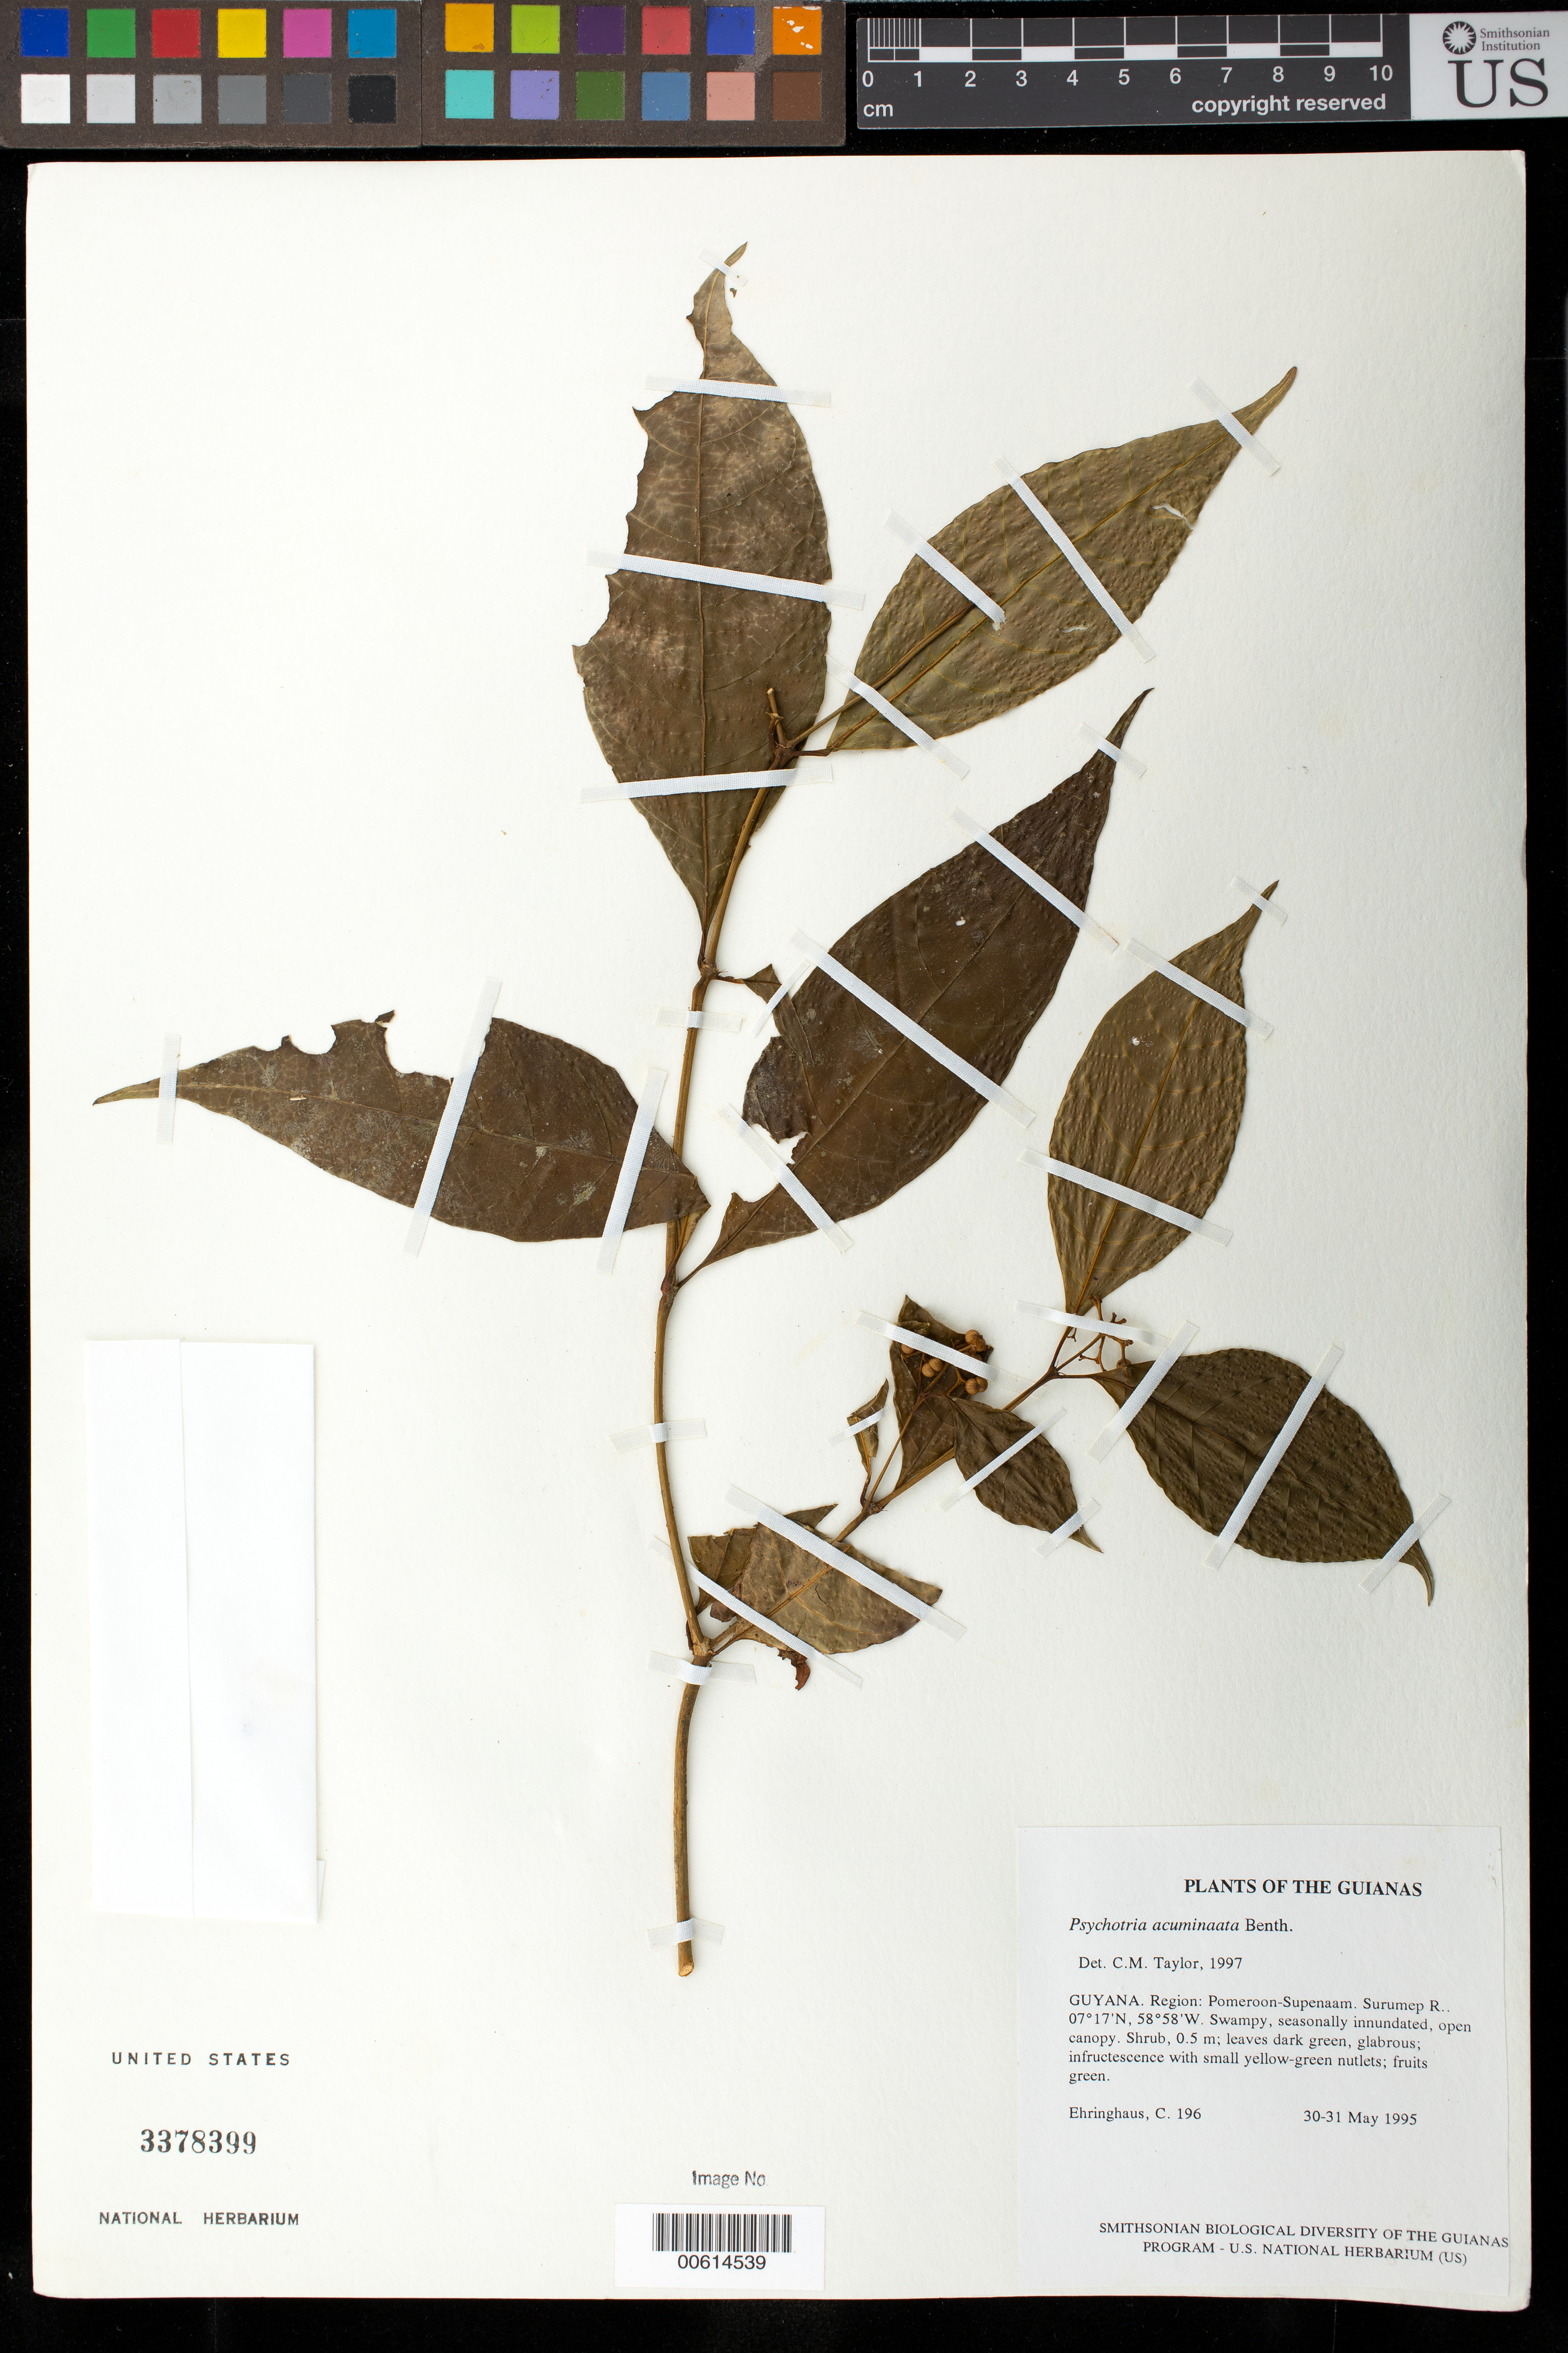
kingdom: Plantae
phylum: Tracheophyta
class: Magnoliopsida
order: Gentianales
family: Rubiaceae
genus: Palicourea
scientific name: Palicourea acuminata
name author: (Benth.) Borhidi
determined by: Kirkbride, J. H., Jr.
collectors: C. Ehringhaus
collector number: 196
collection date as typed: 30-31 May 1995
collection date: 1995-05-30/1995-05-31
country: Guyana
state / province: Pomeroon-Supenaam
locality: Surumep R.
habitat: Swampy, seasonally innundated, open canopy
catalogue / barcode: US 3378399